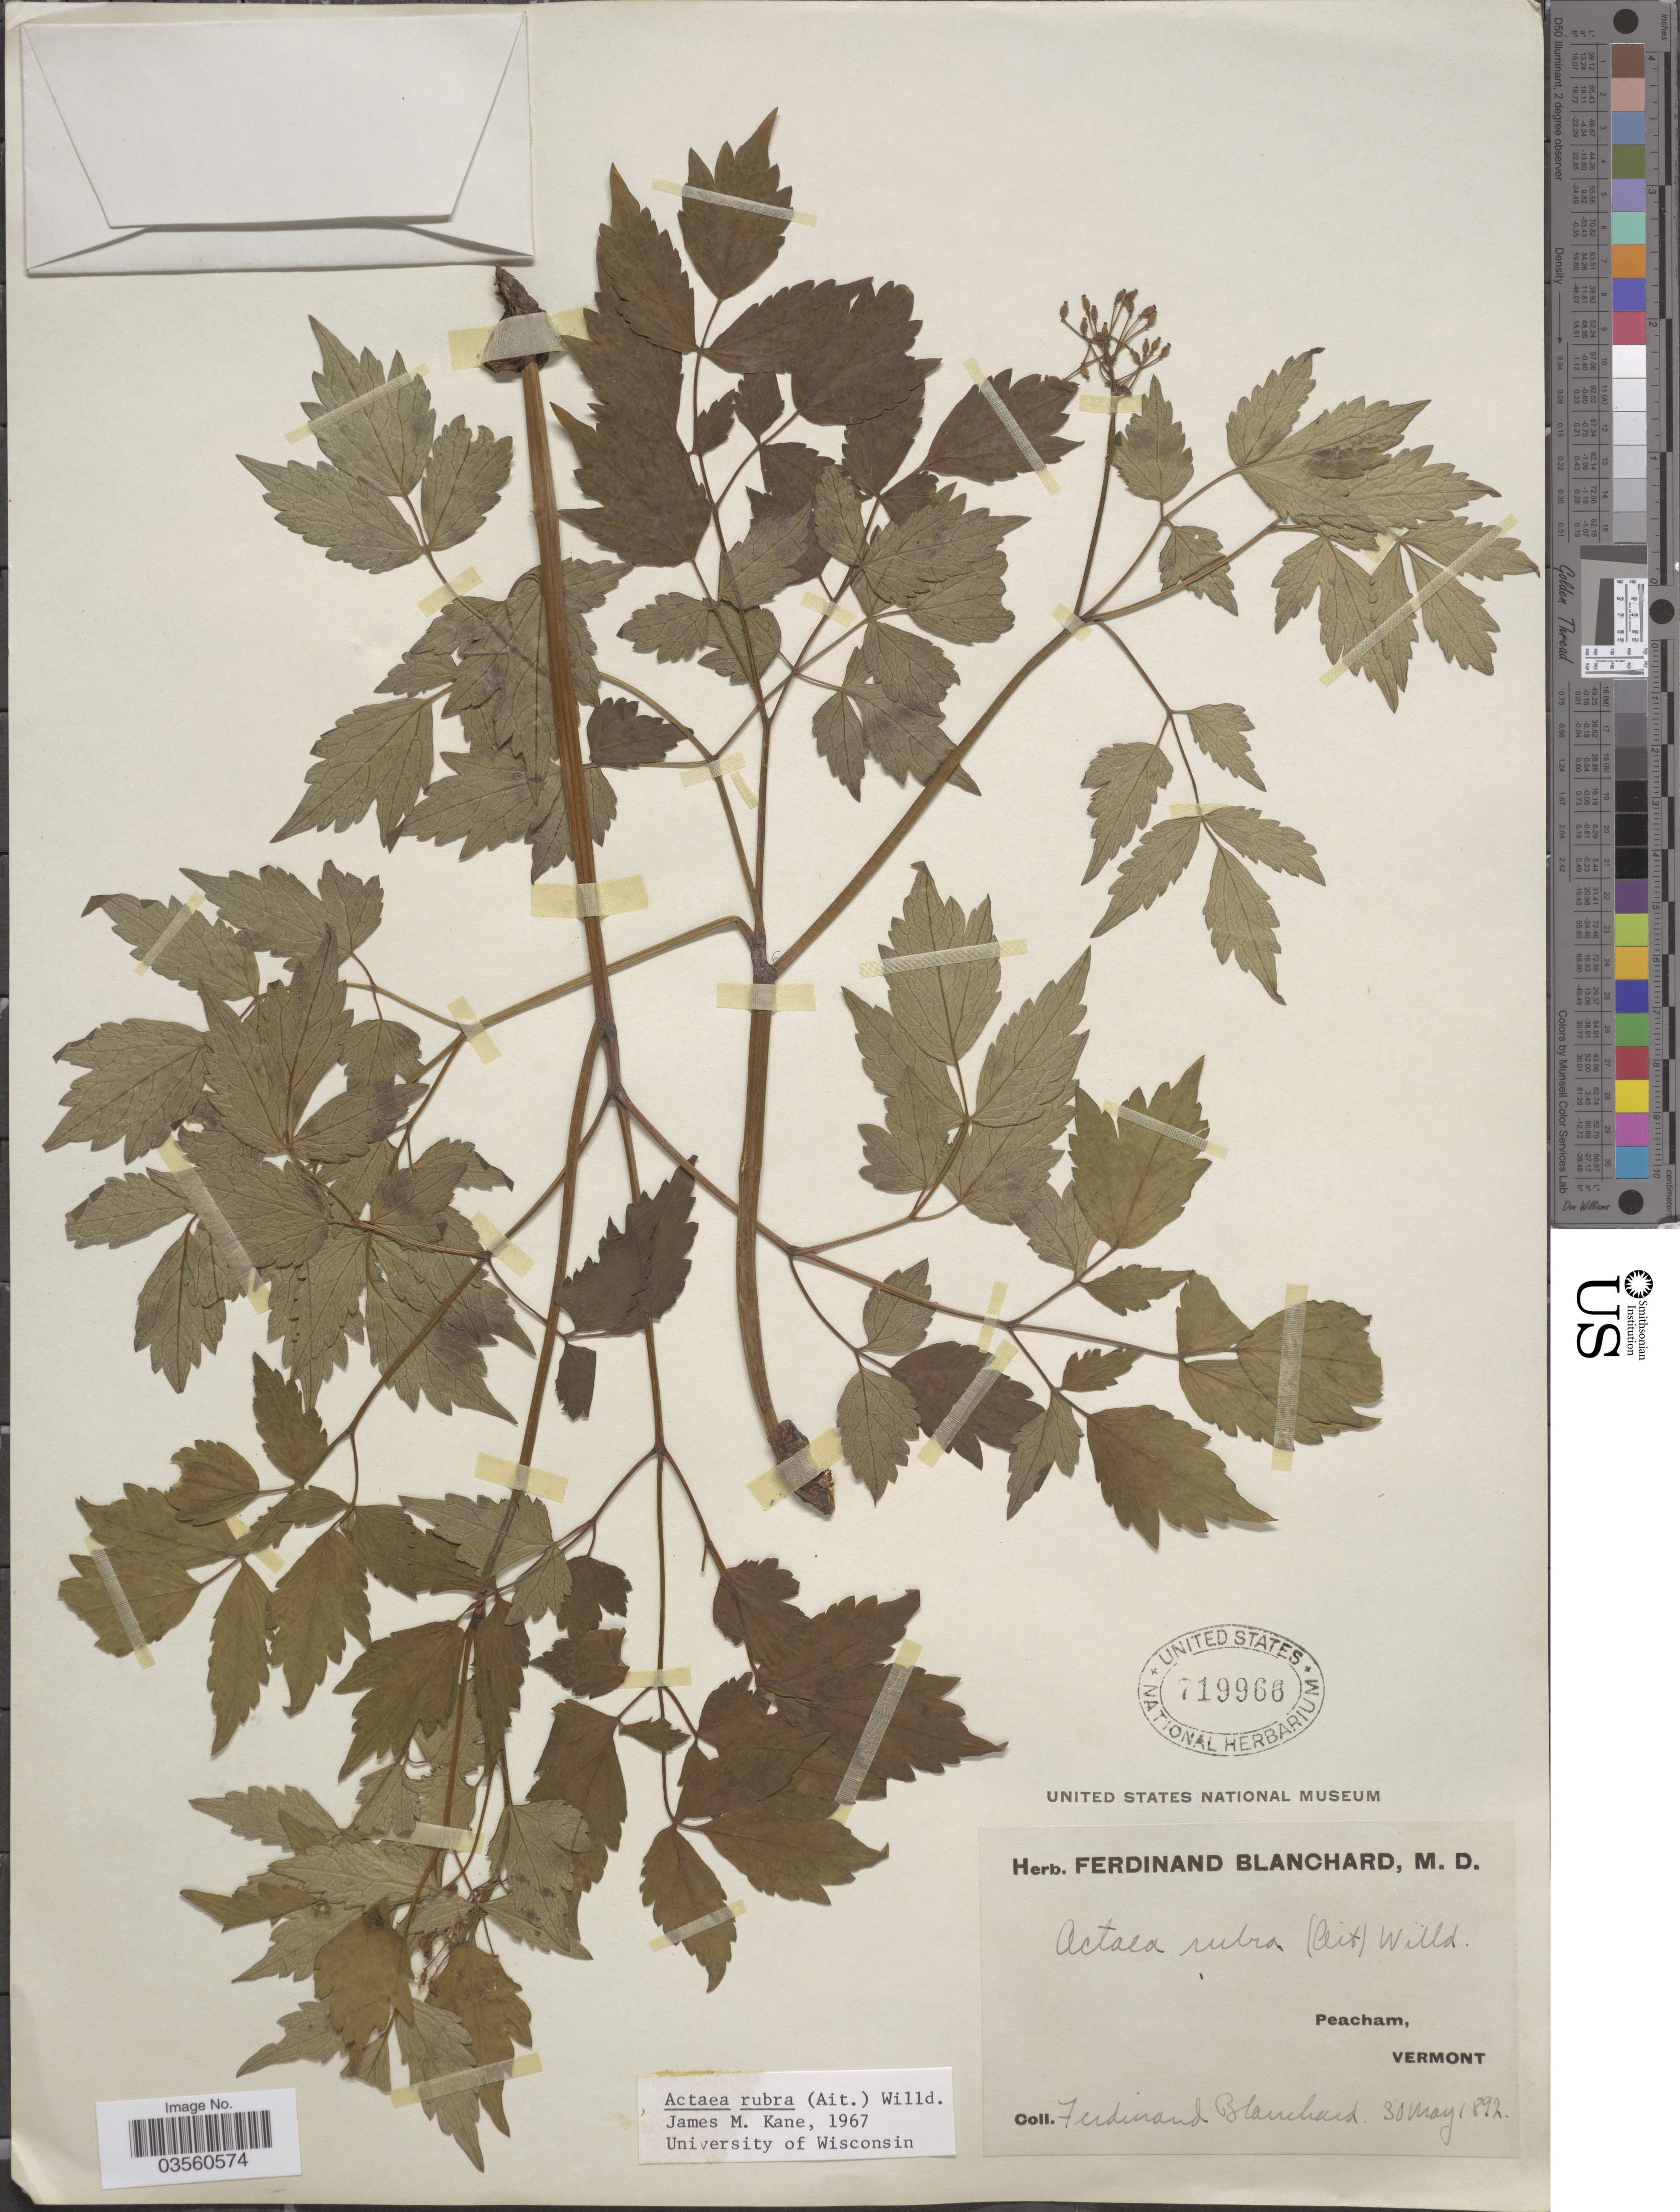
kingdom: Plantae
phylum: Tracheophyta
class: Magnoliopsida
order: Ranunculales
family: Ranunculaceae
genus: Actaea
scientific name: Actaea rubra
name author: (Aiton) Willd.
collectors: F. Blanchard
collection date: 1892-05-30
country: United States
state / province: Vermont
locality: Peacham.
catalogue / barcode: US 719966